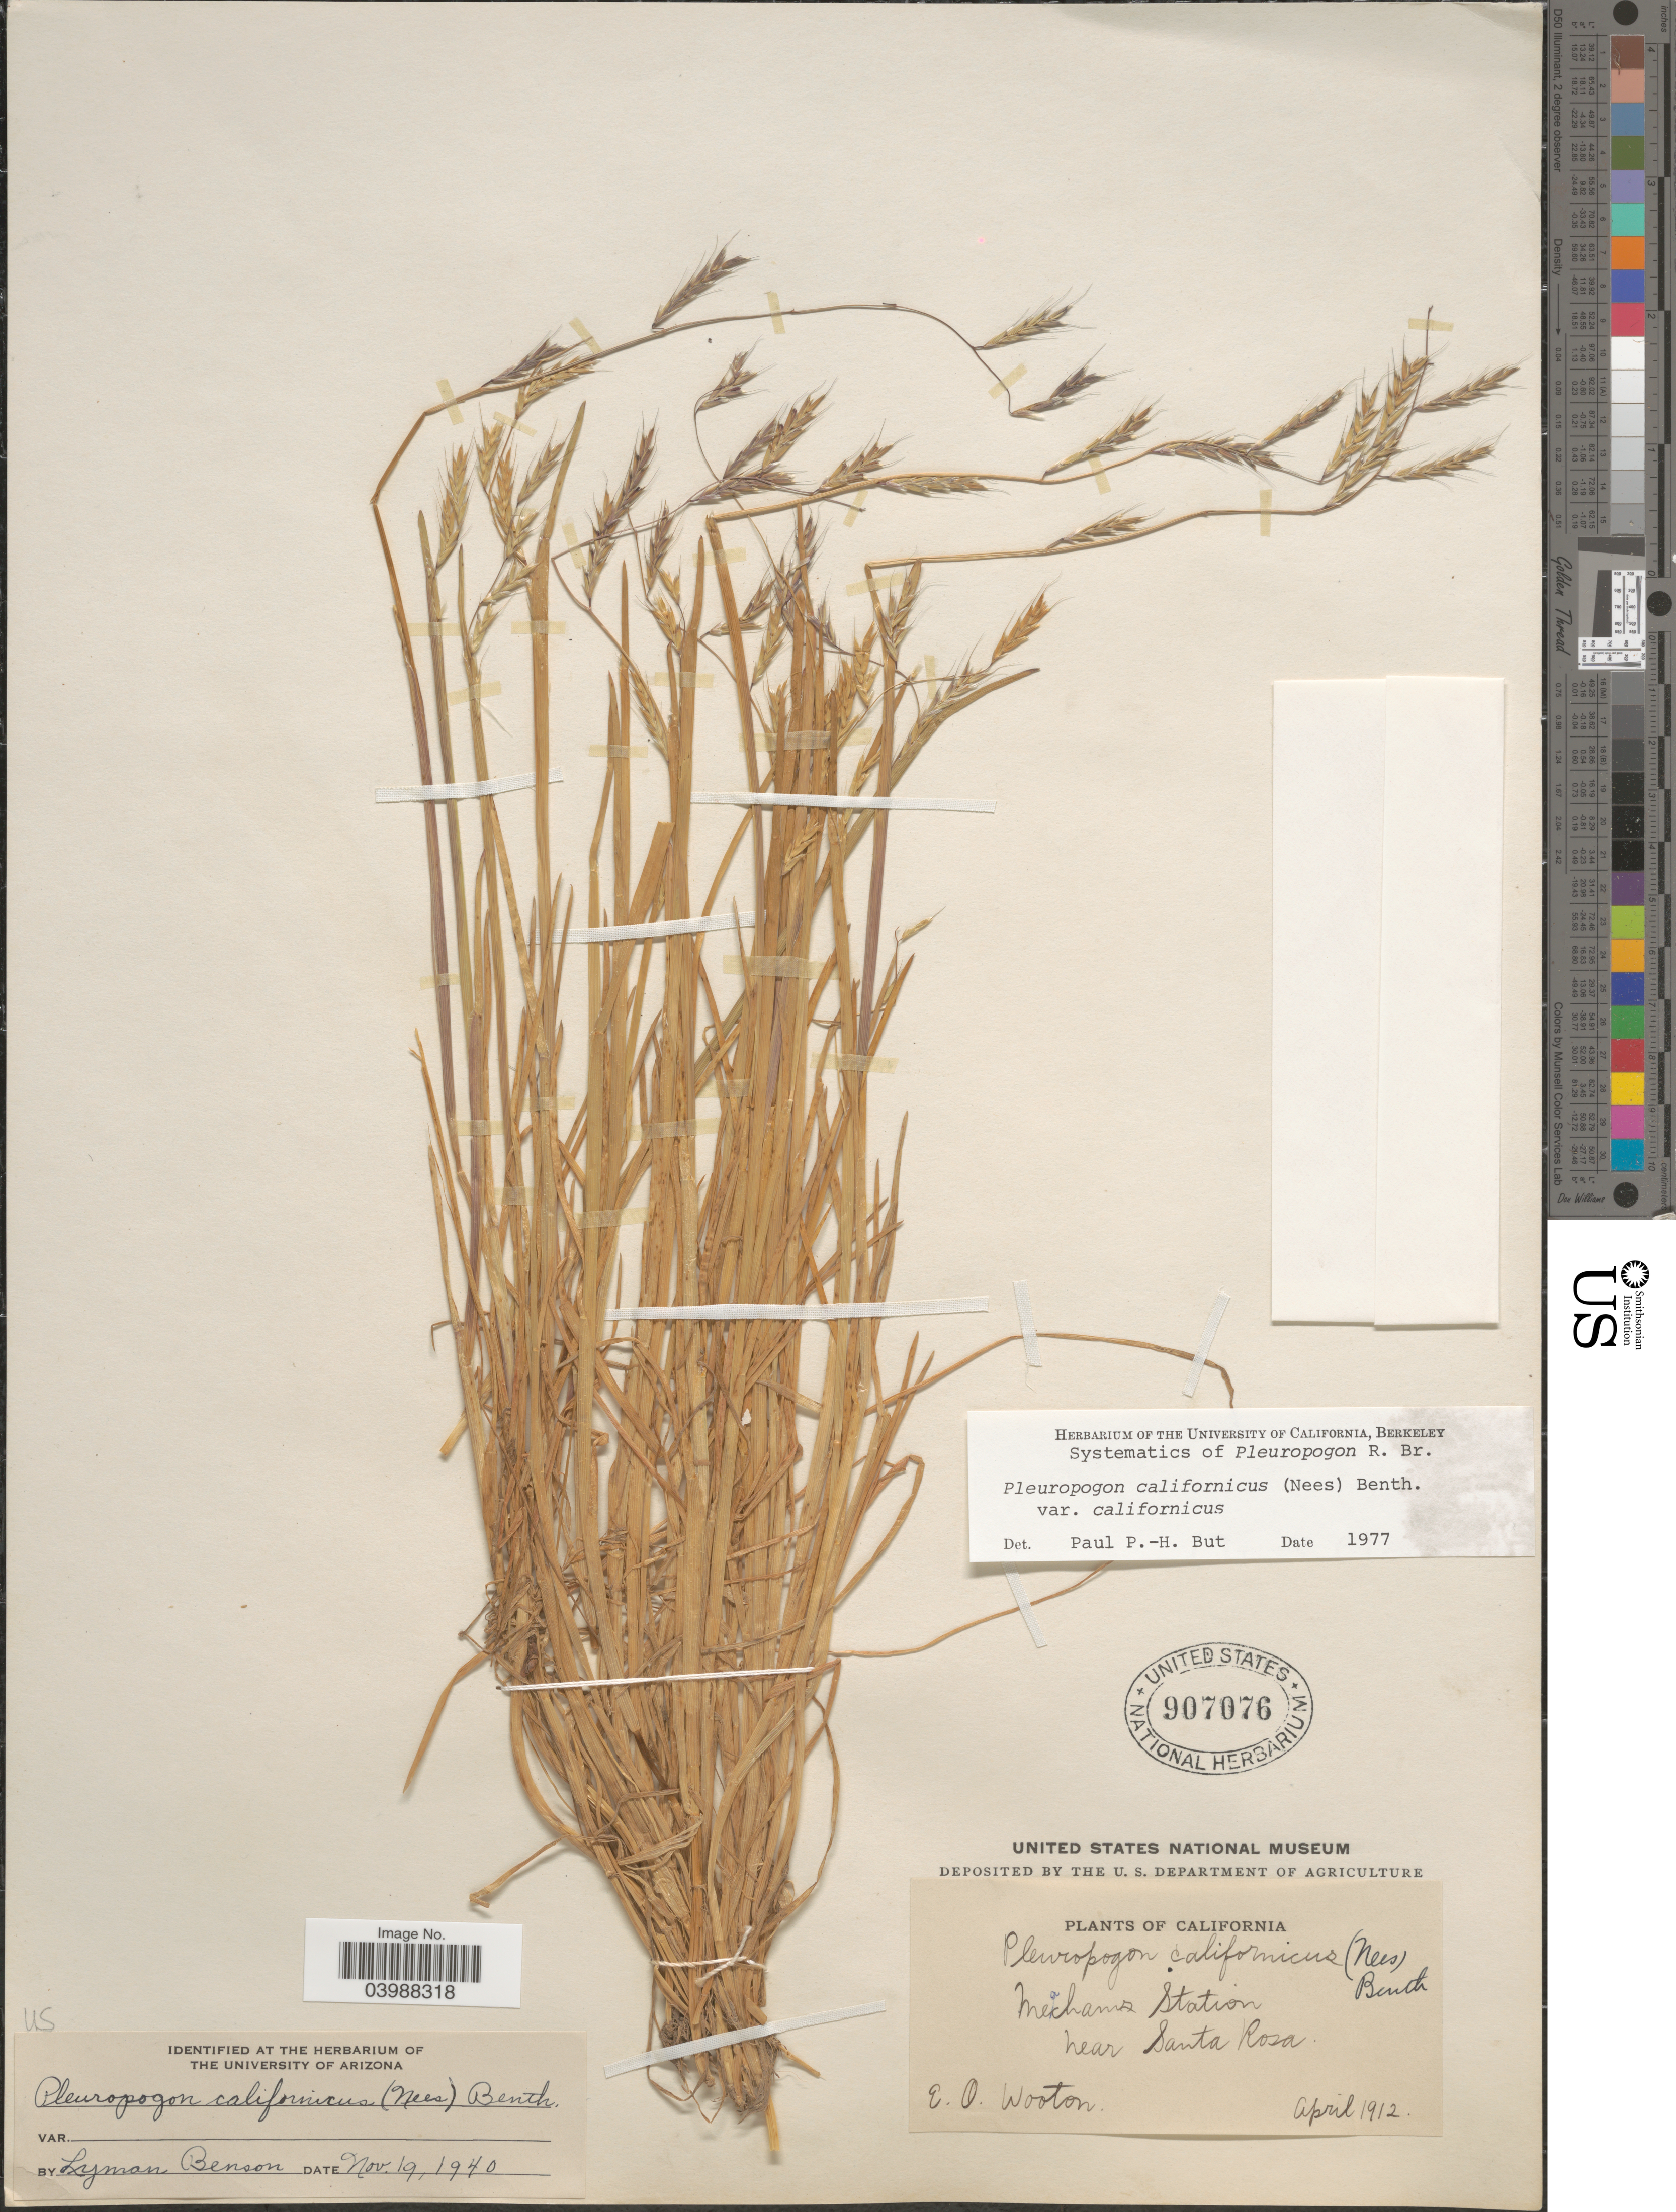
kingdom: Plantae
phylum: Tracheophyta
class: Liliopsida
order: Poales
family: Poaceae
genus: Pleuropogon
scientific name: Pleuropogon californicus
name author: (Nees) Benth. ex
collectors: E. O. Wooton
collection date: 1912-04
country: United States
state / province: California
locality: Meacham's Station, near Santa Rosa.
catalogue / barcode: US 907076